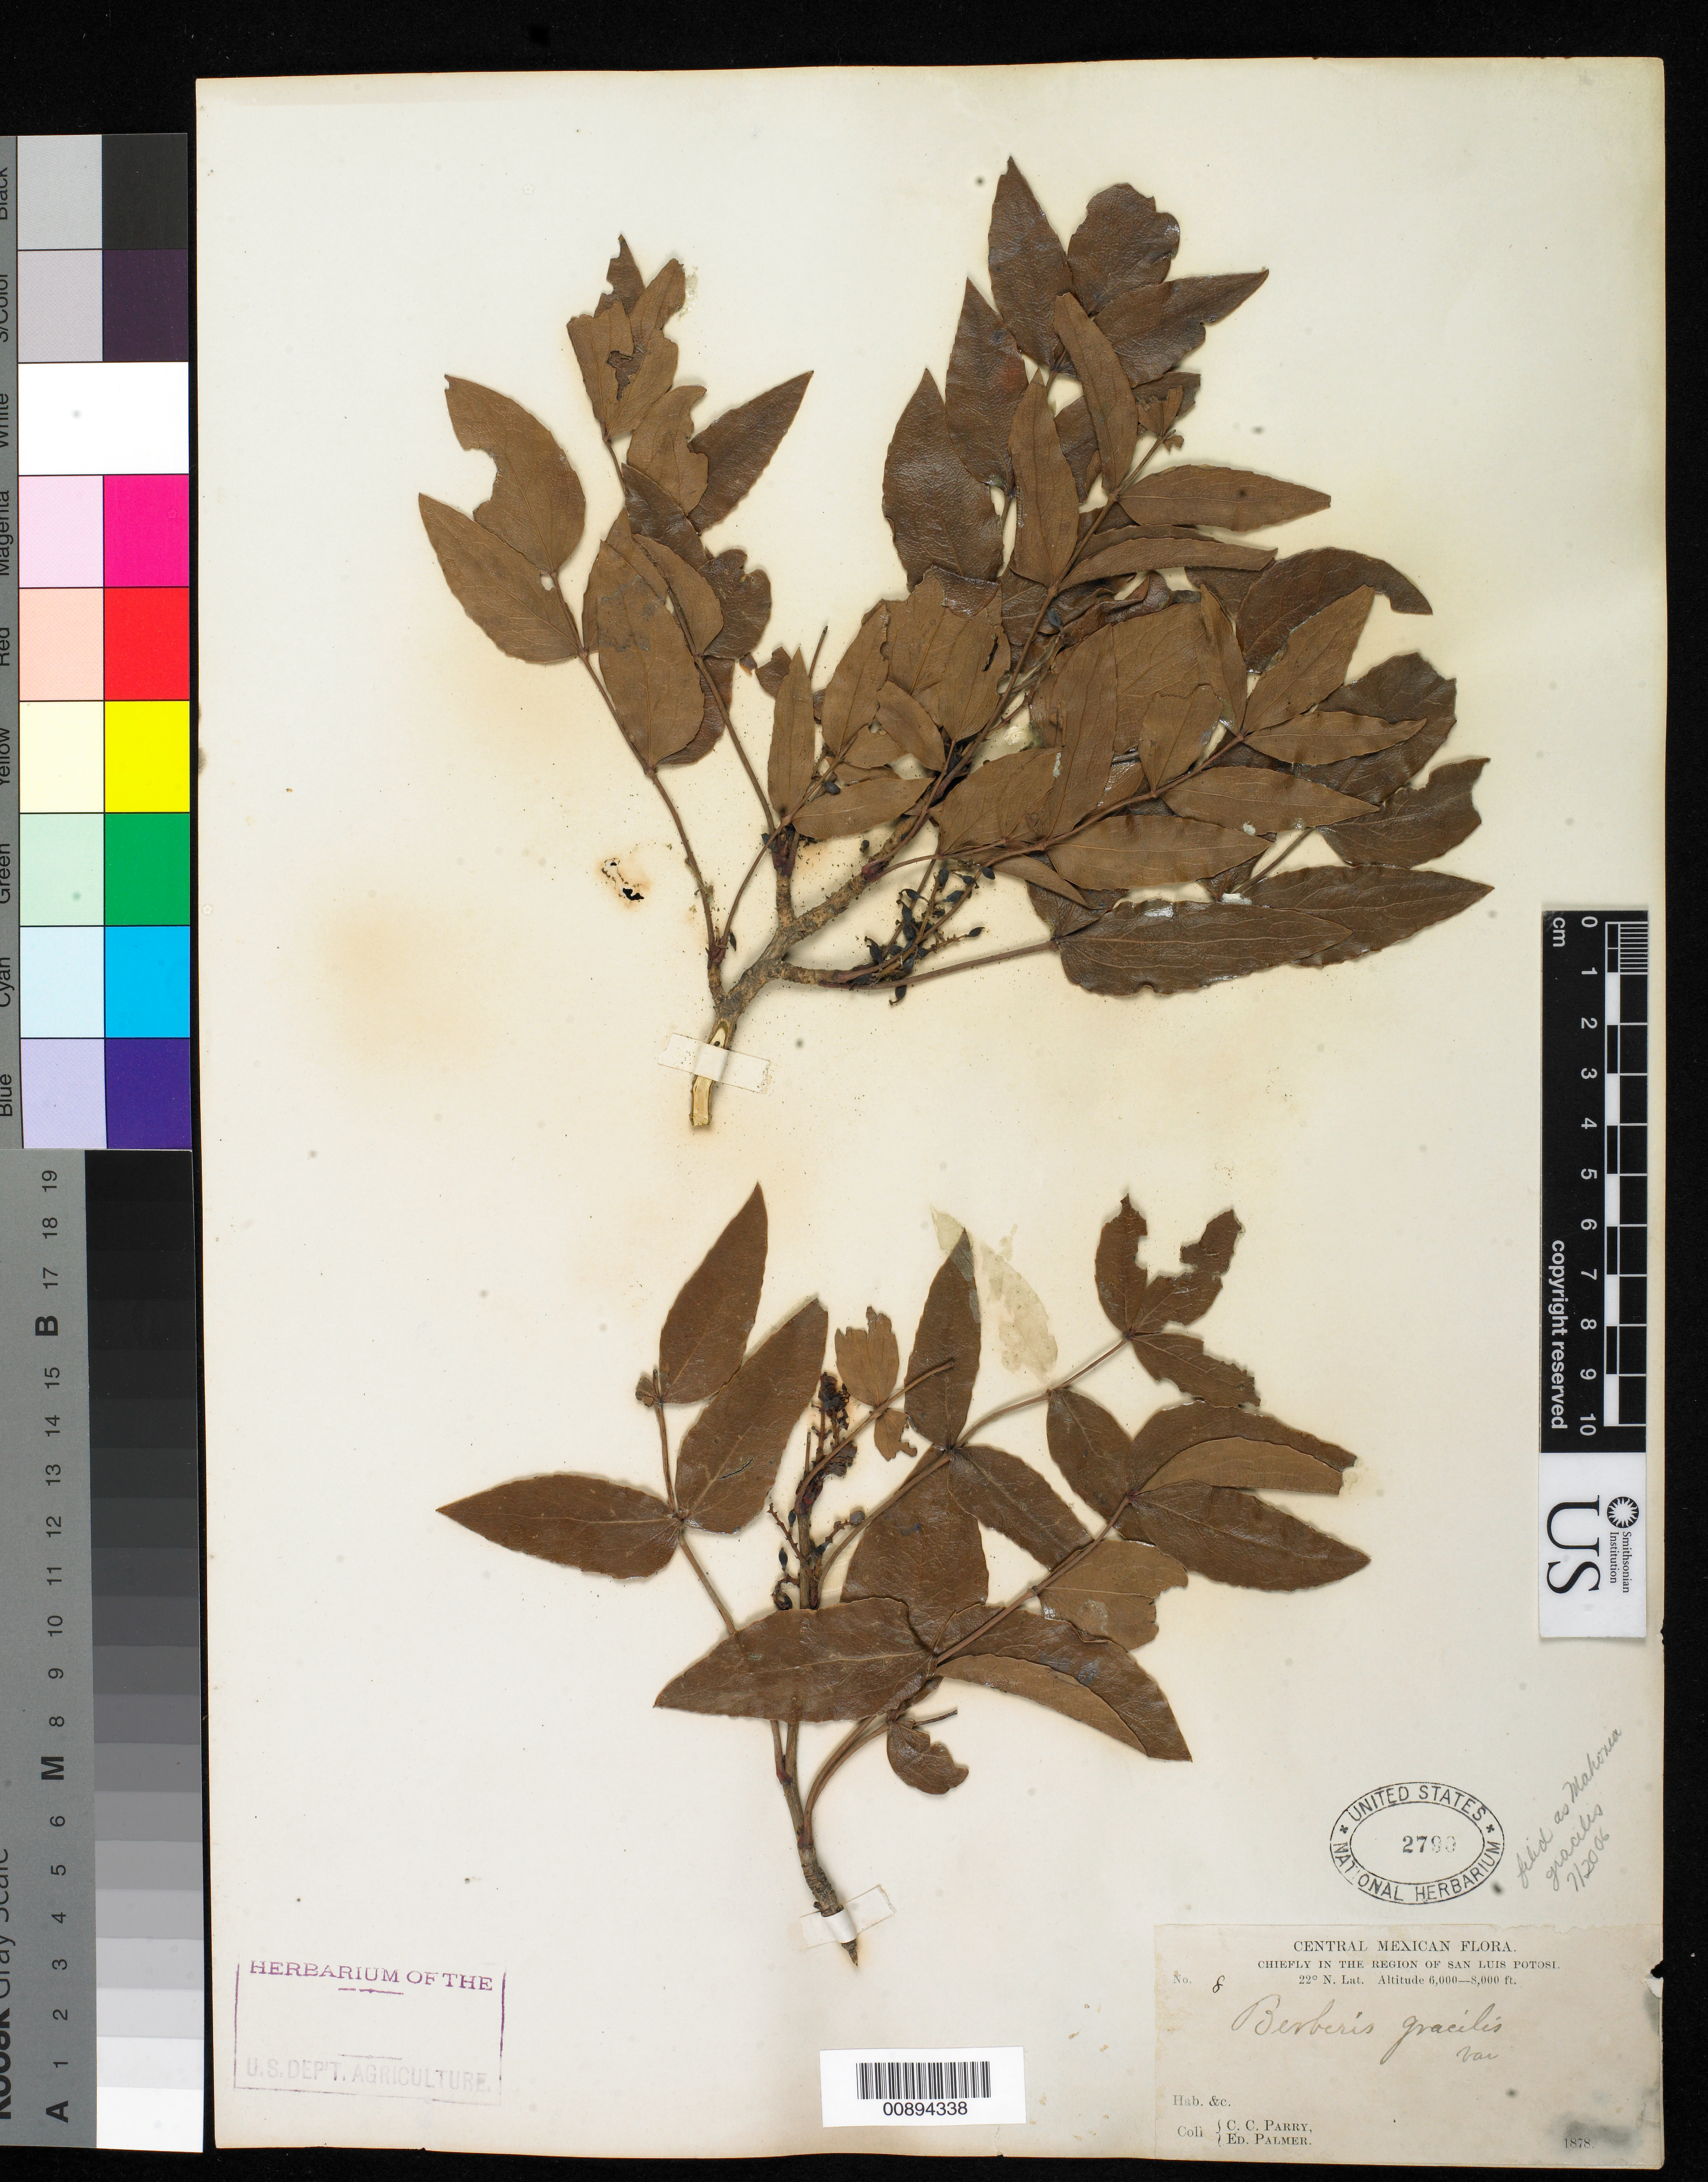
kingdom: Plantae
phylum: Tracheophyta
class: Magnoliopsida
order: Ranunculales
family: Berberidaceae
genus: Mahonia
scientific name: Mahonia gracilis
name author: (Benth.) Fedde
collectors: C. C. Parry & E. Palmer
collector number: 8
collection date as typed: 1878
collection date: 1878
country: Mexico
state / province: San Luis Potosí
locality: Chiefly in the region of San Luis Potosí.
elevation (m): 1829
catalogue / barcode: US 2790